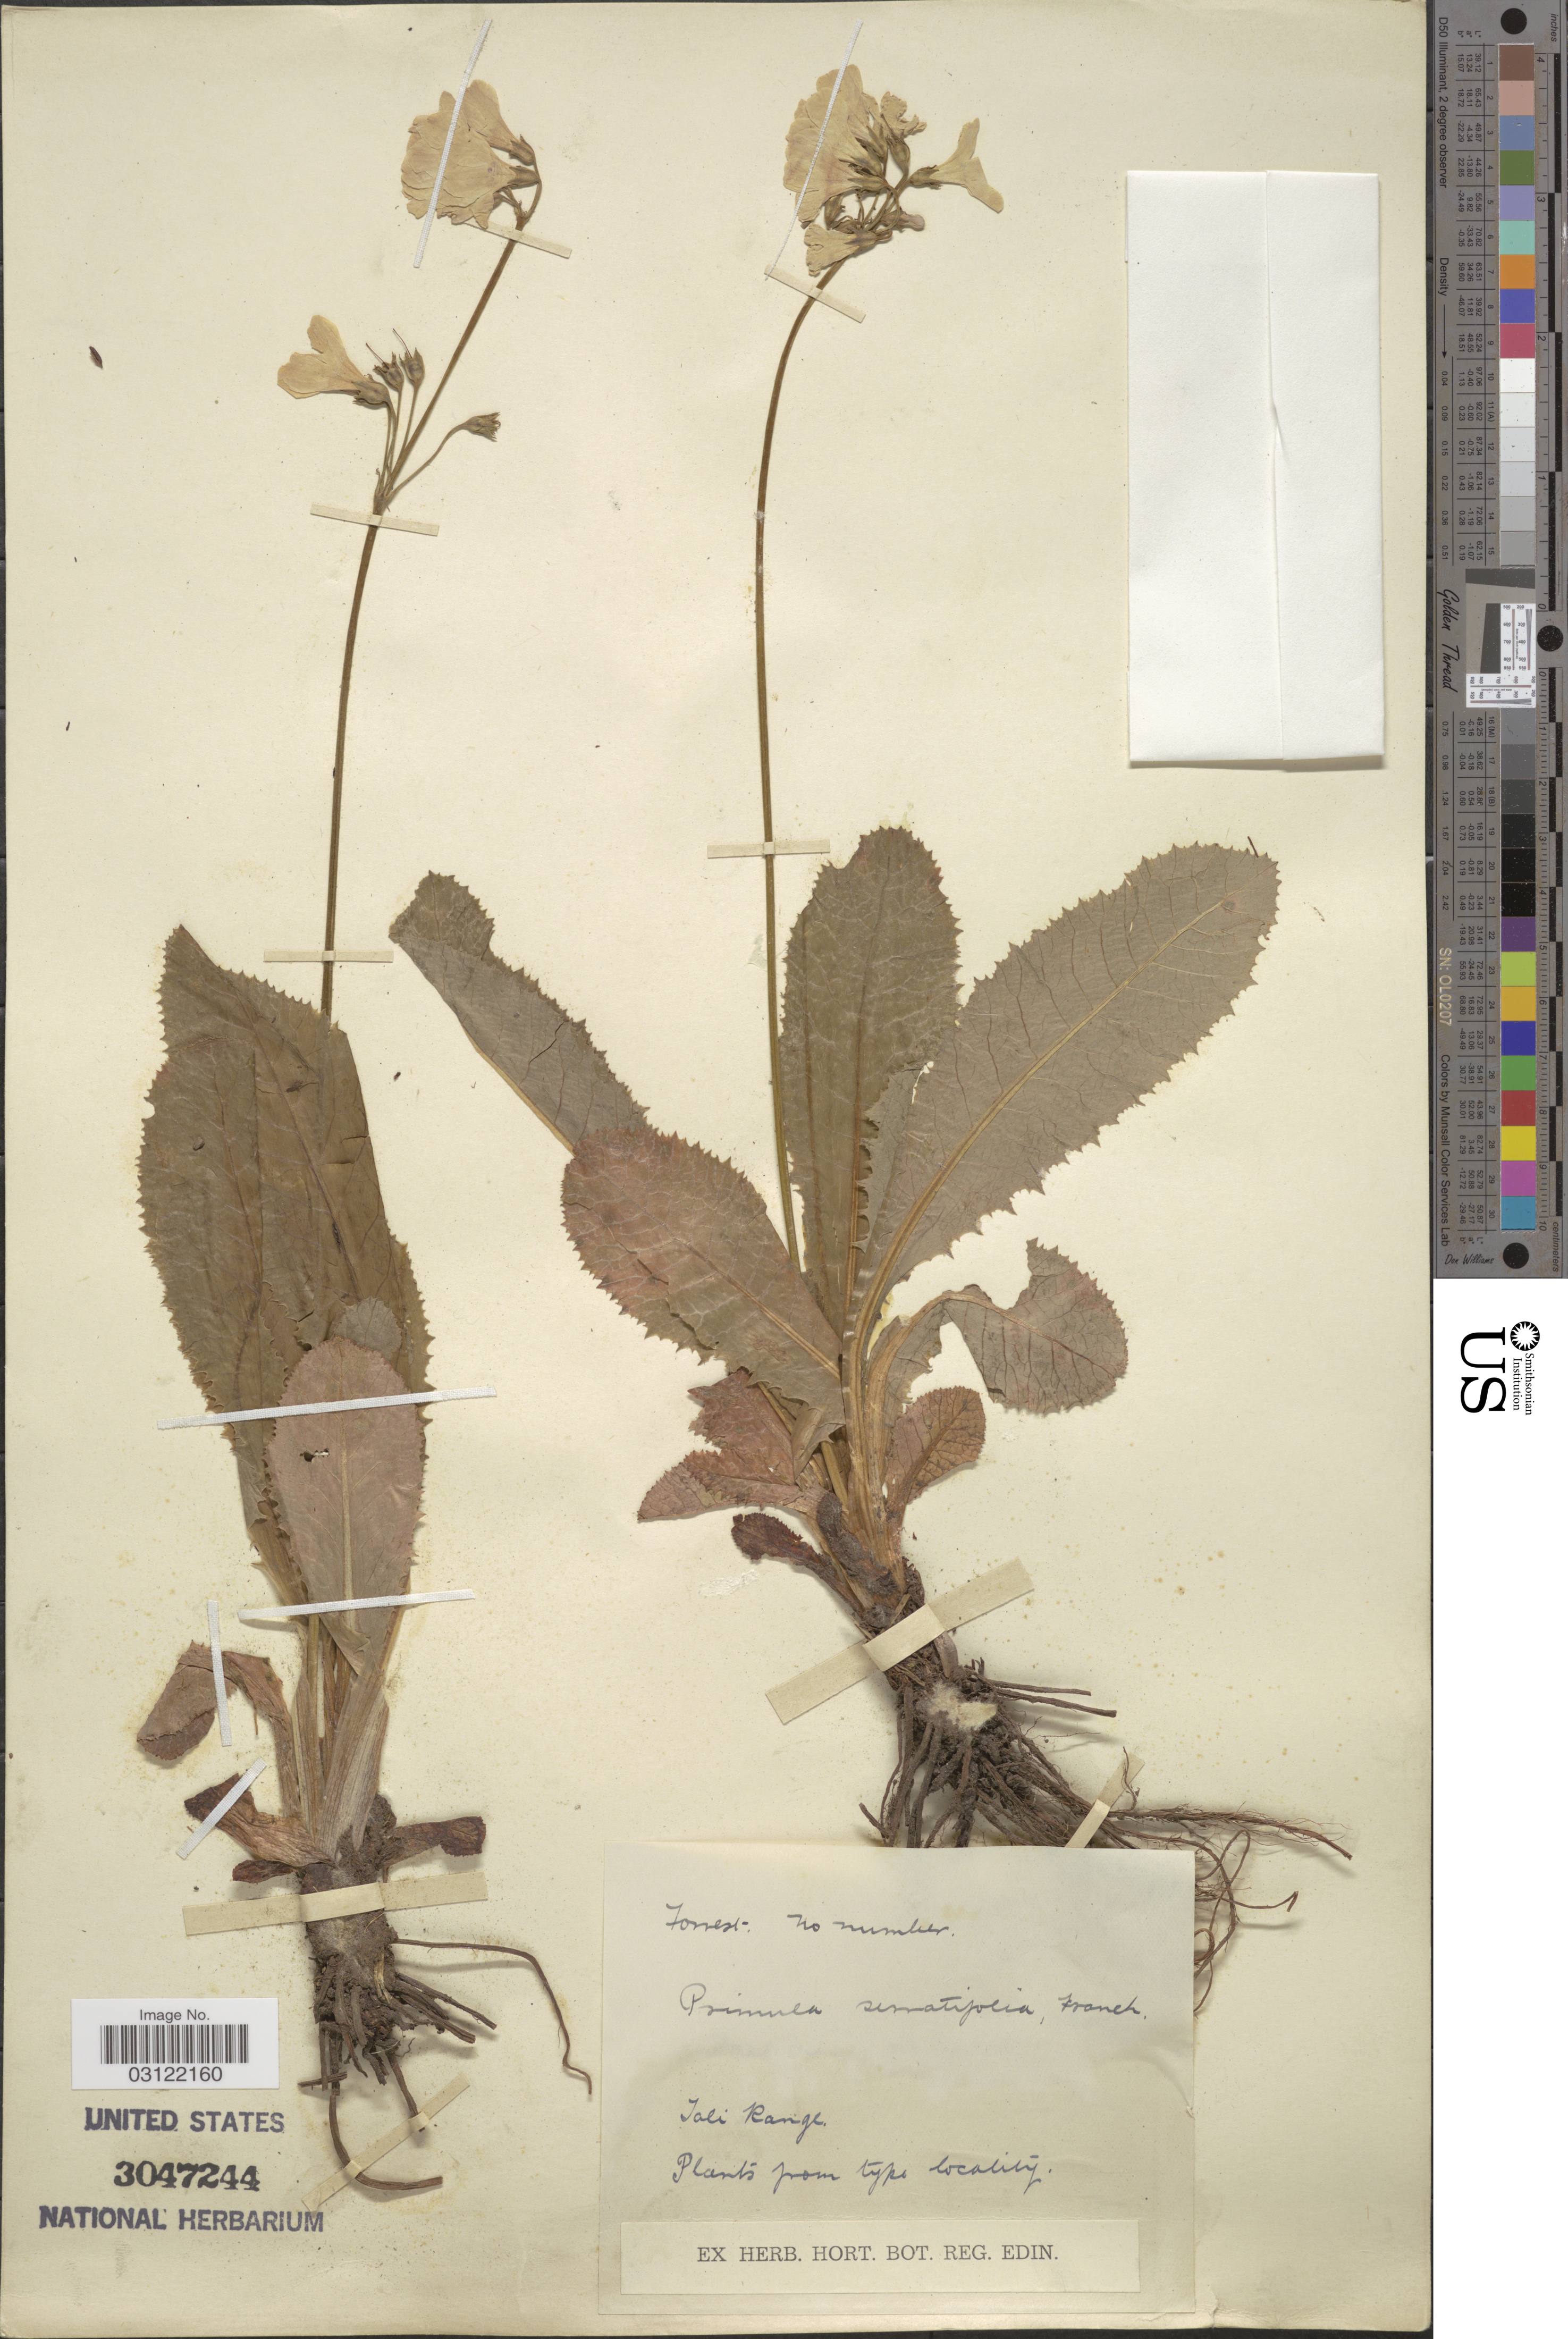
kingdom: Plantae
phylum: Tracheophyta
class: Magnoliopsida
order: Ericales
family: Primulaceae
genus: Primula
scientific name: Primula serratifolia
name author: Franch.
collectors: Ex herb. Hort. Reg. Bot. Edin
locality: Tali Range.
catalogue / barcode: US 3047244